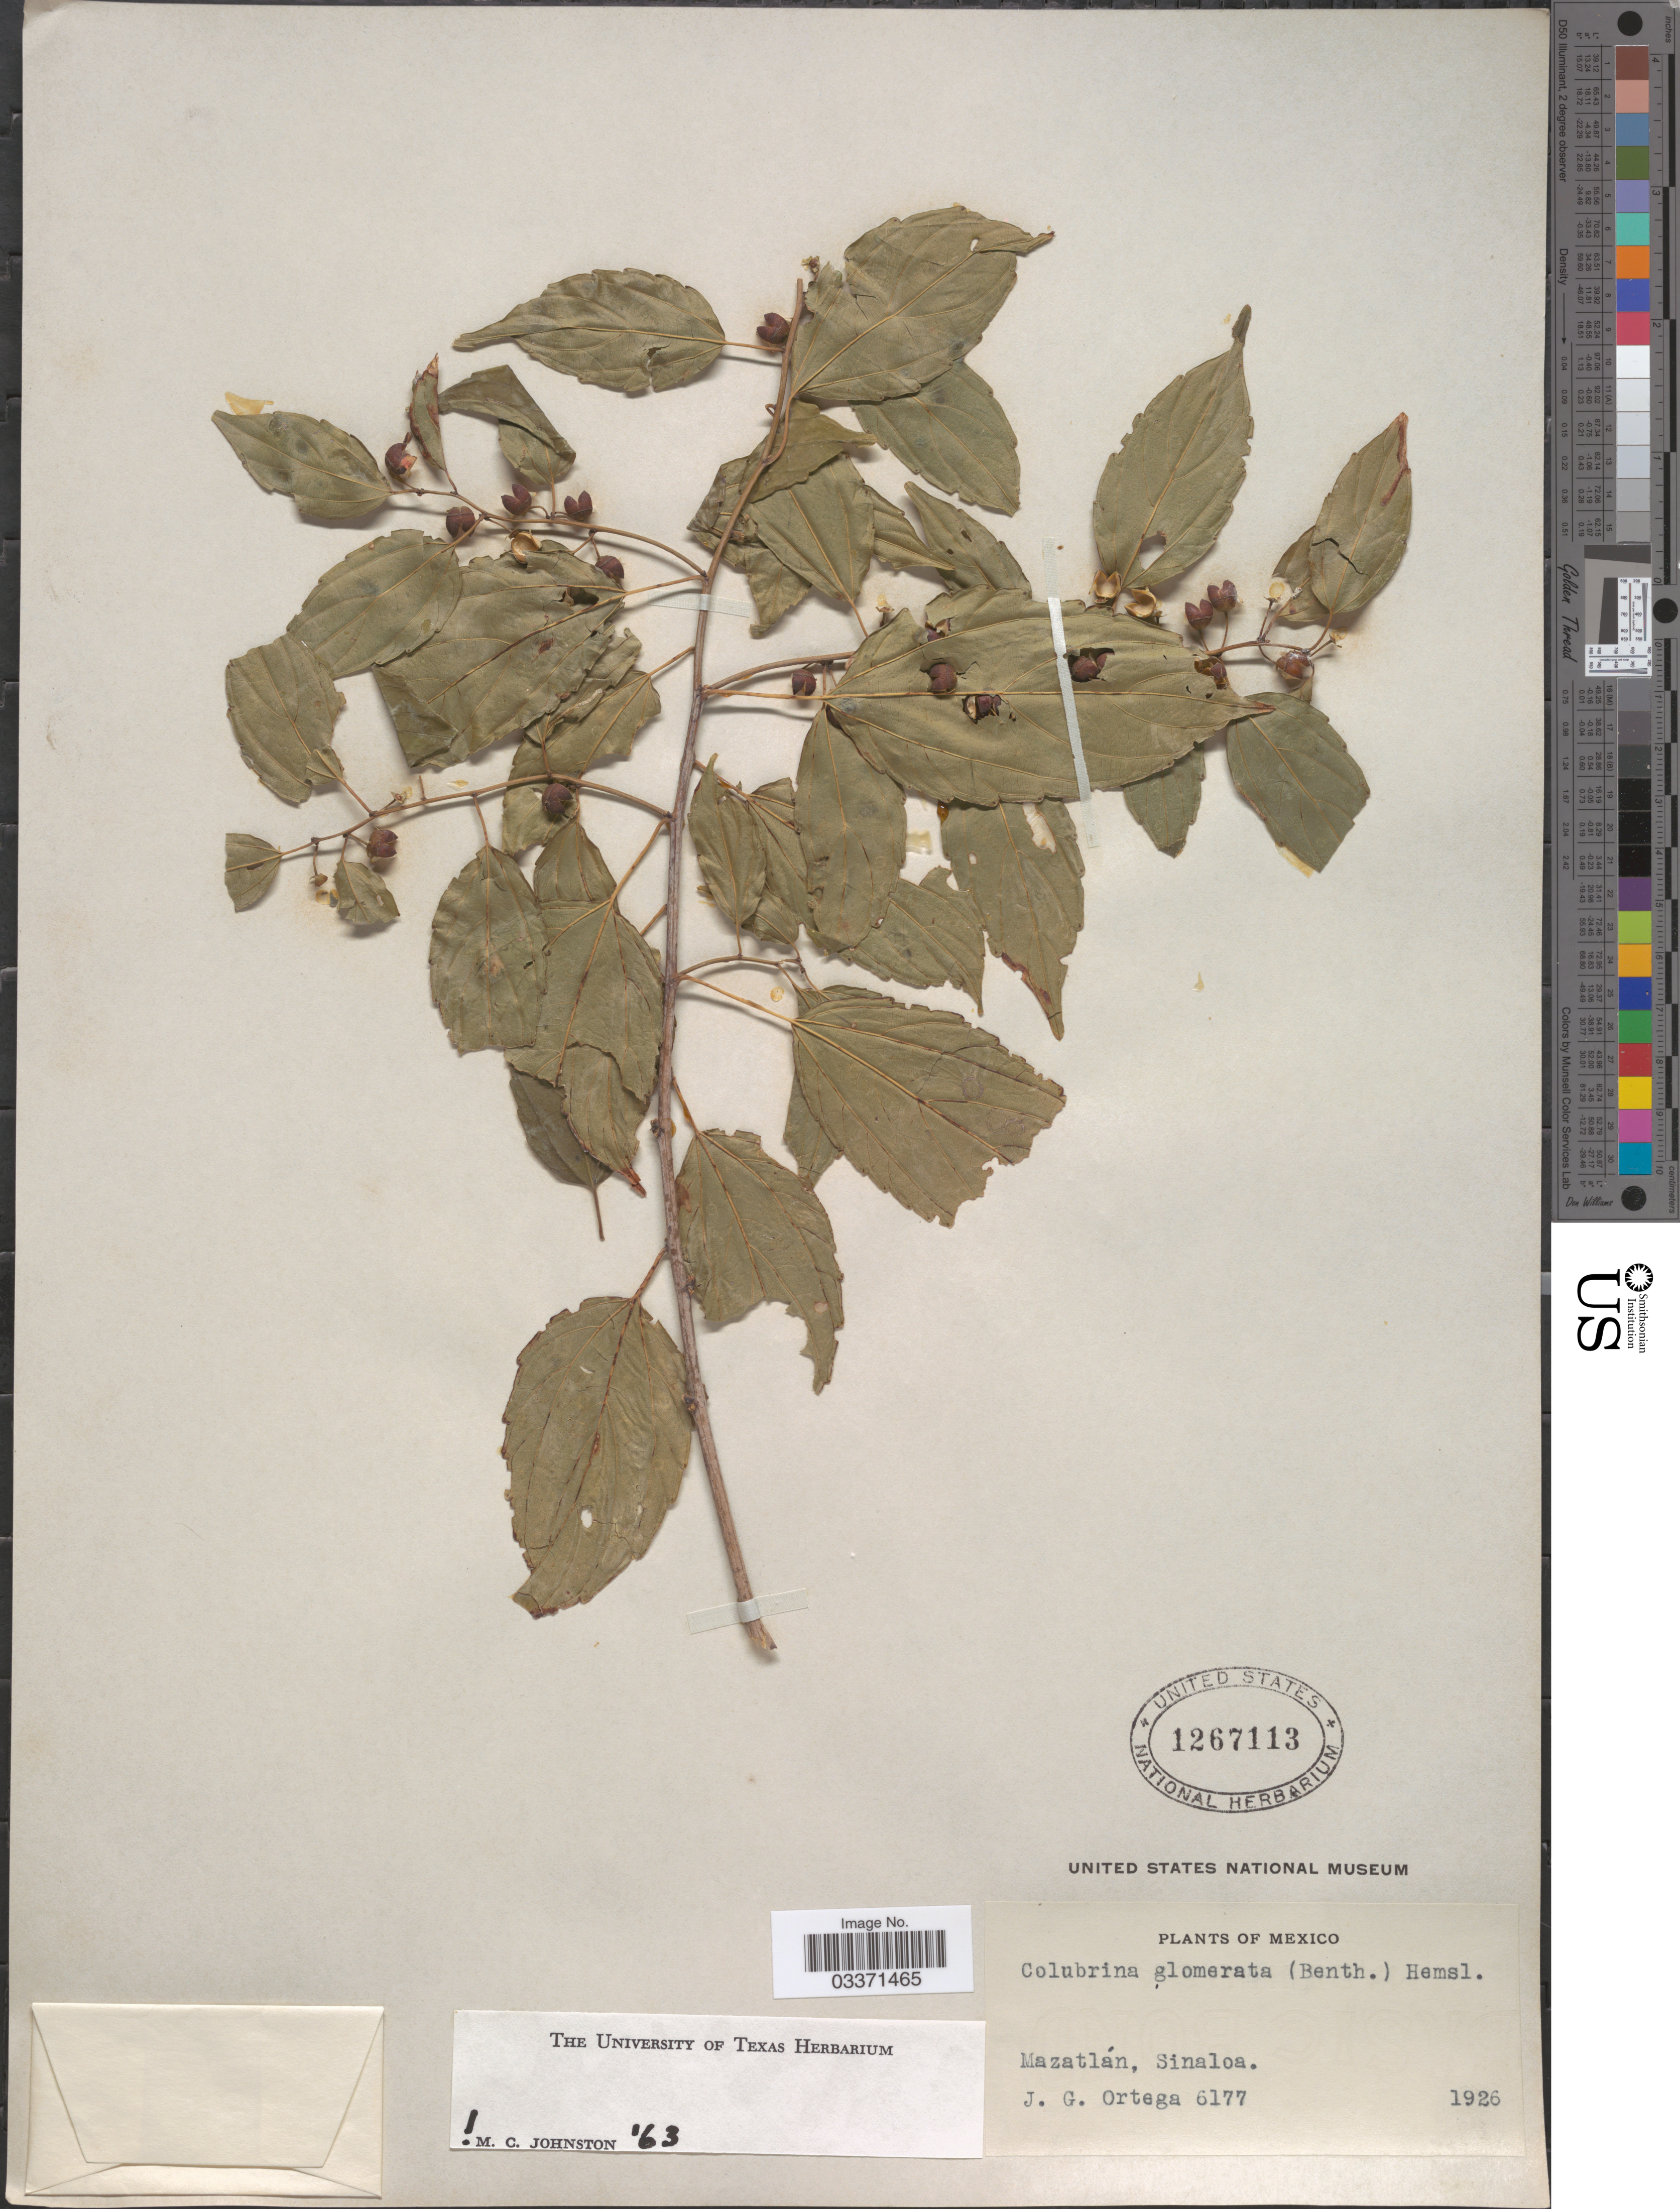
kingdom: Plantae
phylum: Tracheophyta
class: Magnoliopsida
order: Rosales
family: Rhamnaceae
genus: Colubrina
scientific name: Colubrina glabra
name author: S. Watson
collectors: J. Ortega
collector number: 6177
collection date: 1926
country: Mexico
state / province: Sinaloa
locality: Mazatlán.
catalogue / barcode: US 1267113